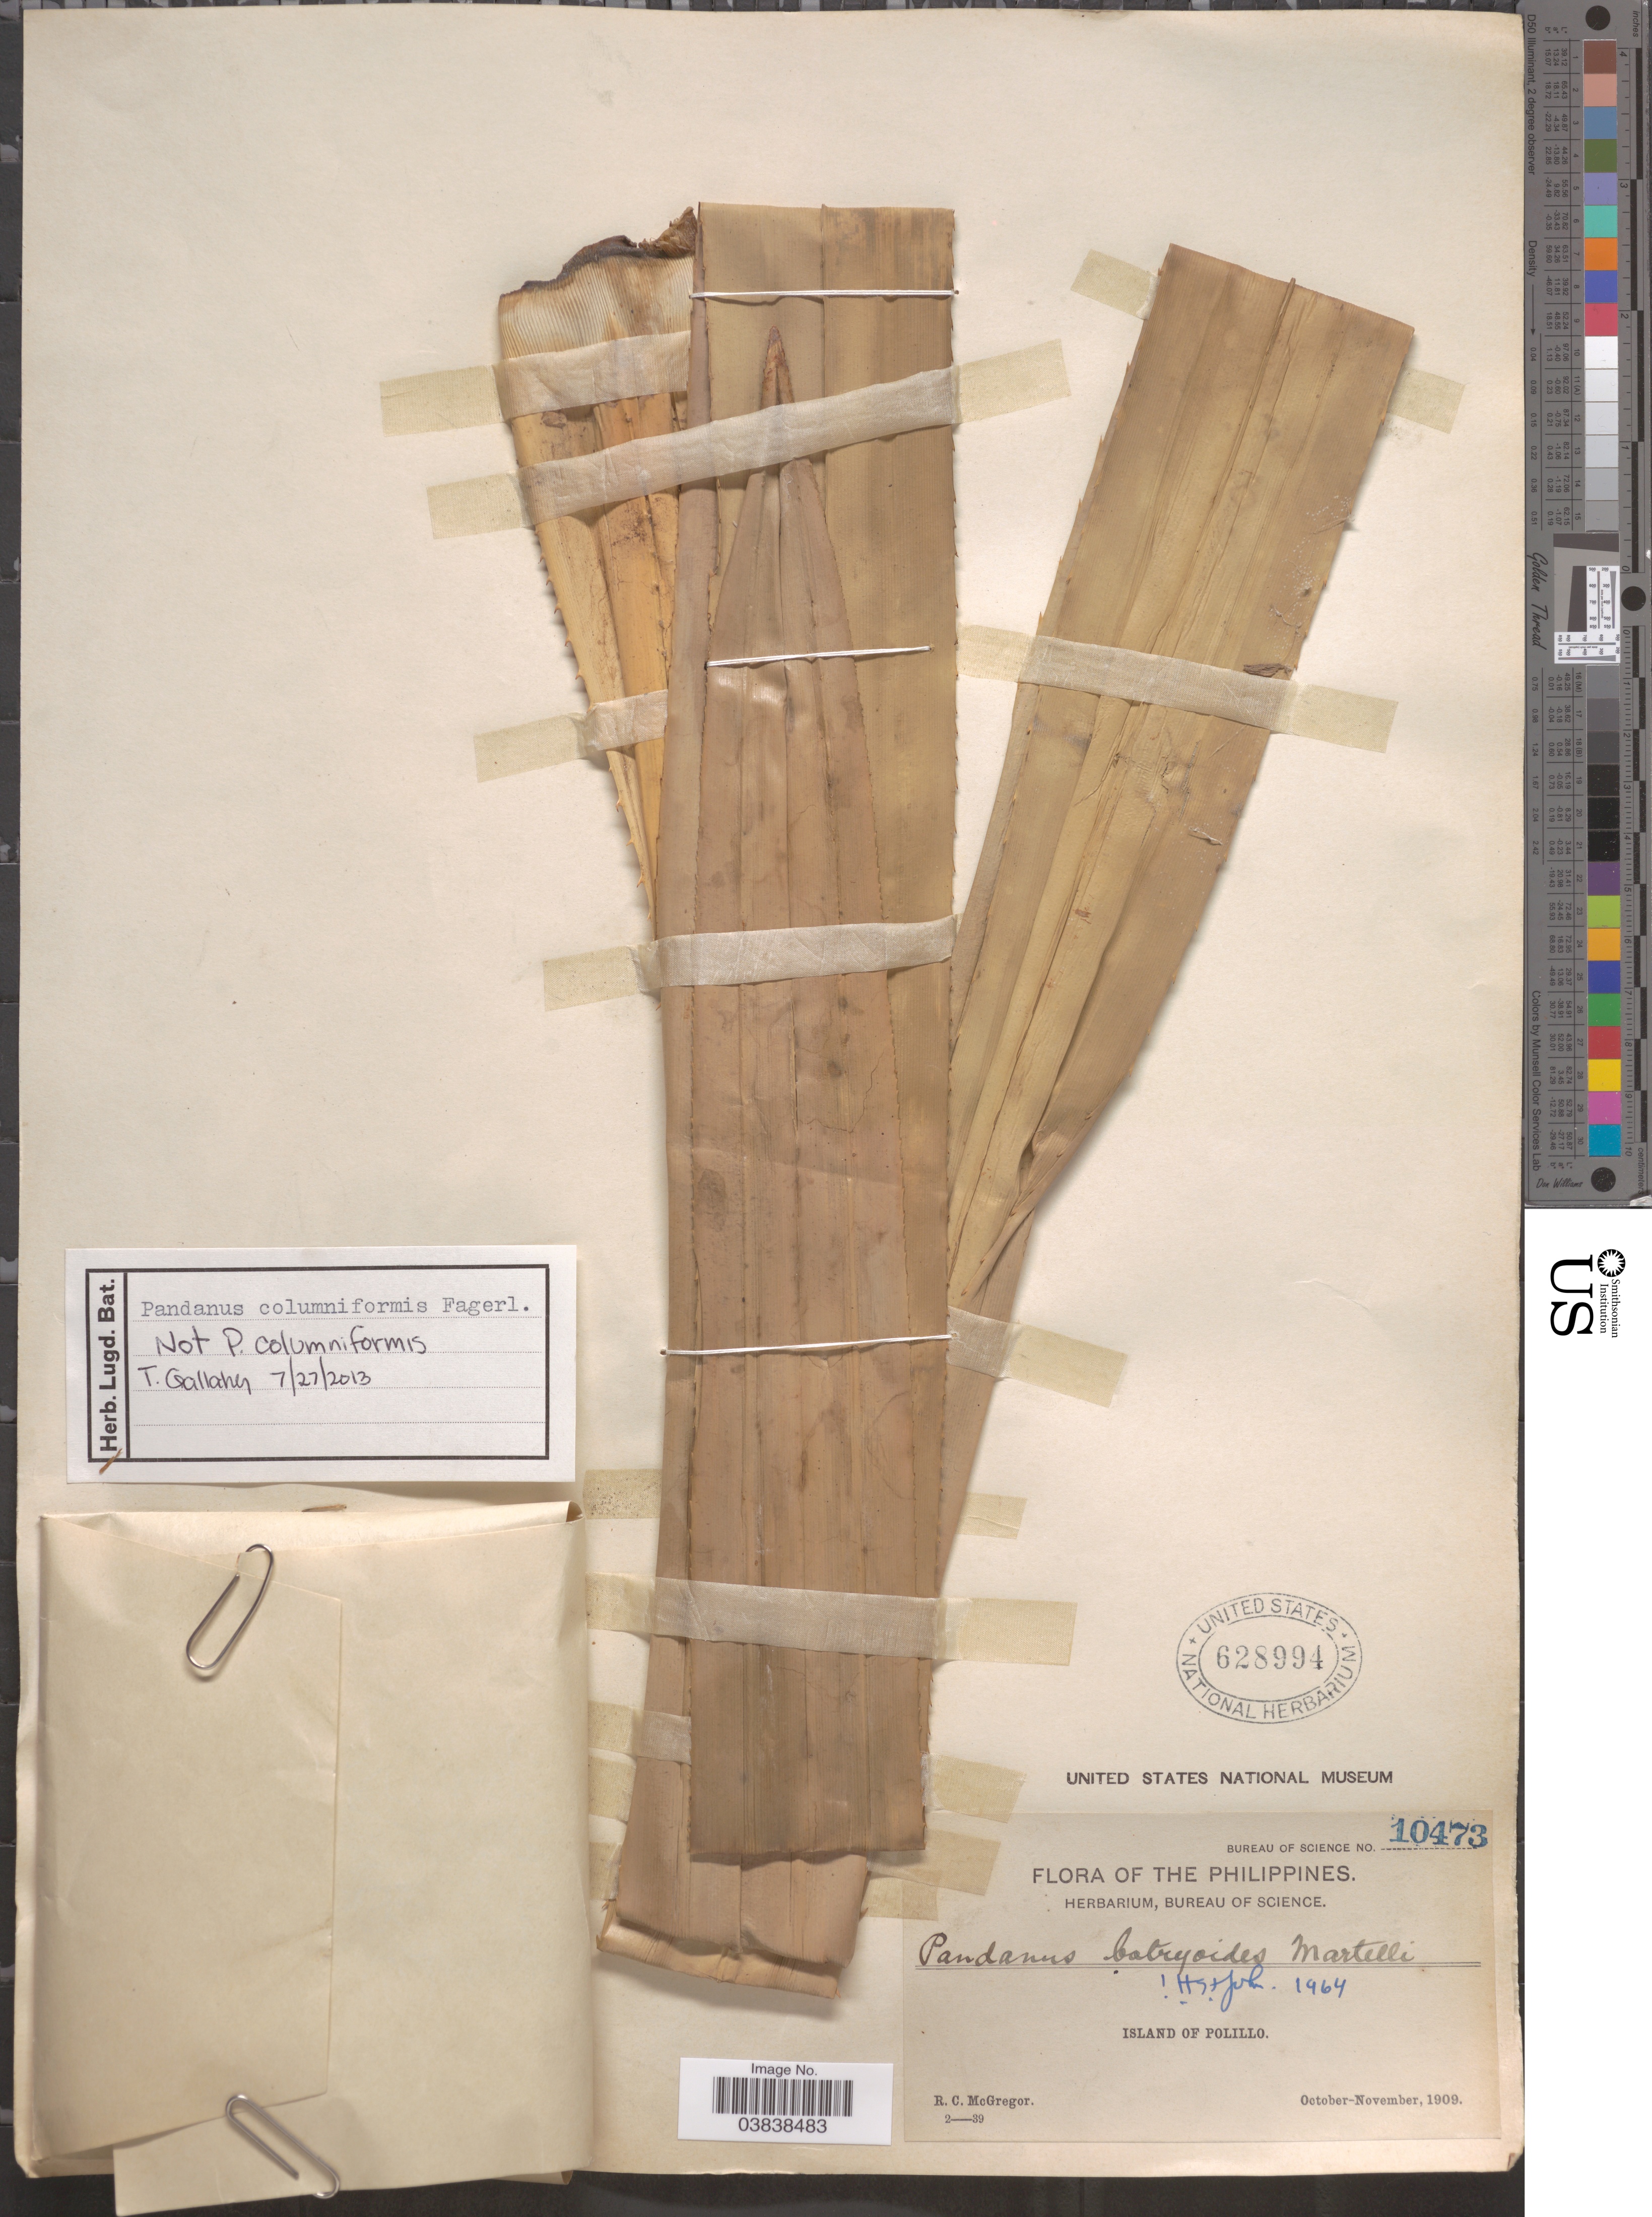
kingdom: Plantae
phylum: Tracheophyta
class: Liliopsida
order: Pandanales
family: Pandanaceae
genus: Pandanus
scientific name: Pandanus botryoides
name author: Martelli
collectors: R. C. McGregor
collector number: Bureau of Science 10473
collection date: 1909-10/1909-11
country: Philippines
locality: Island of Polillo.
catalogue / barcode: US 628994